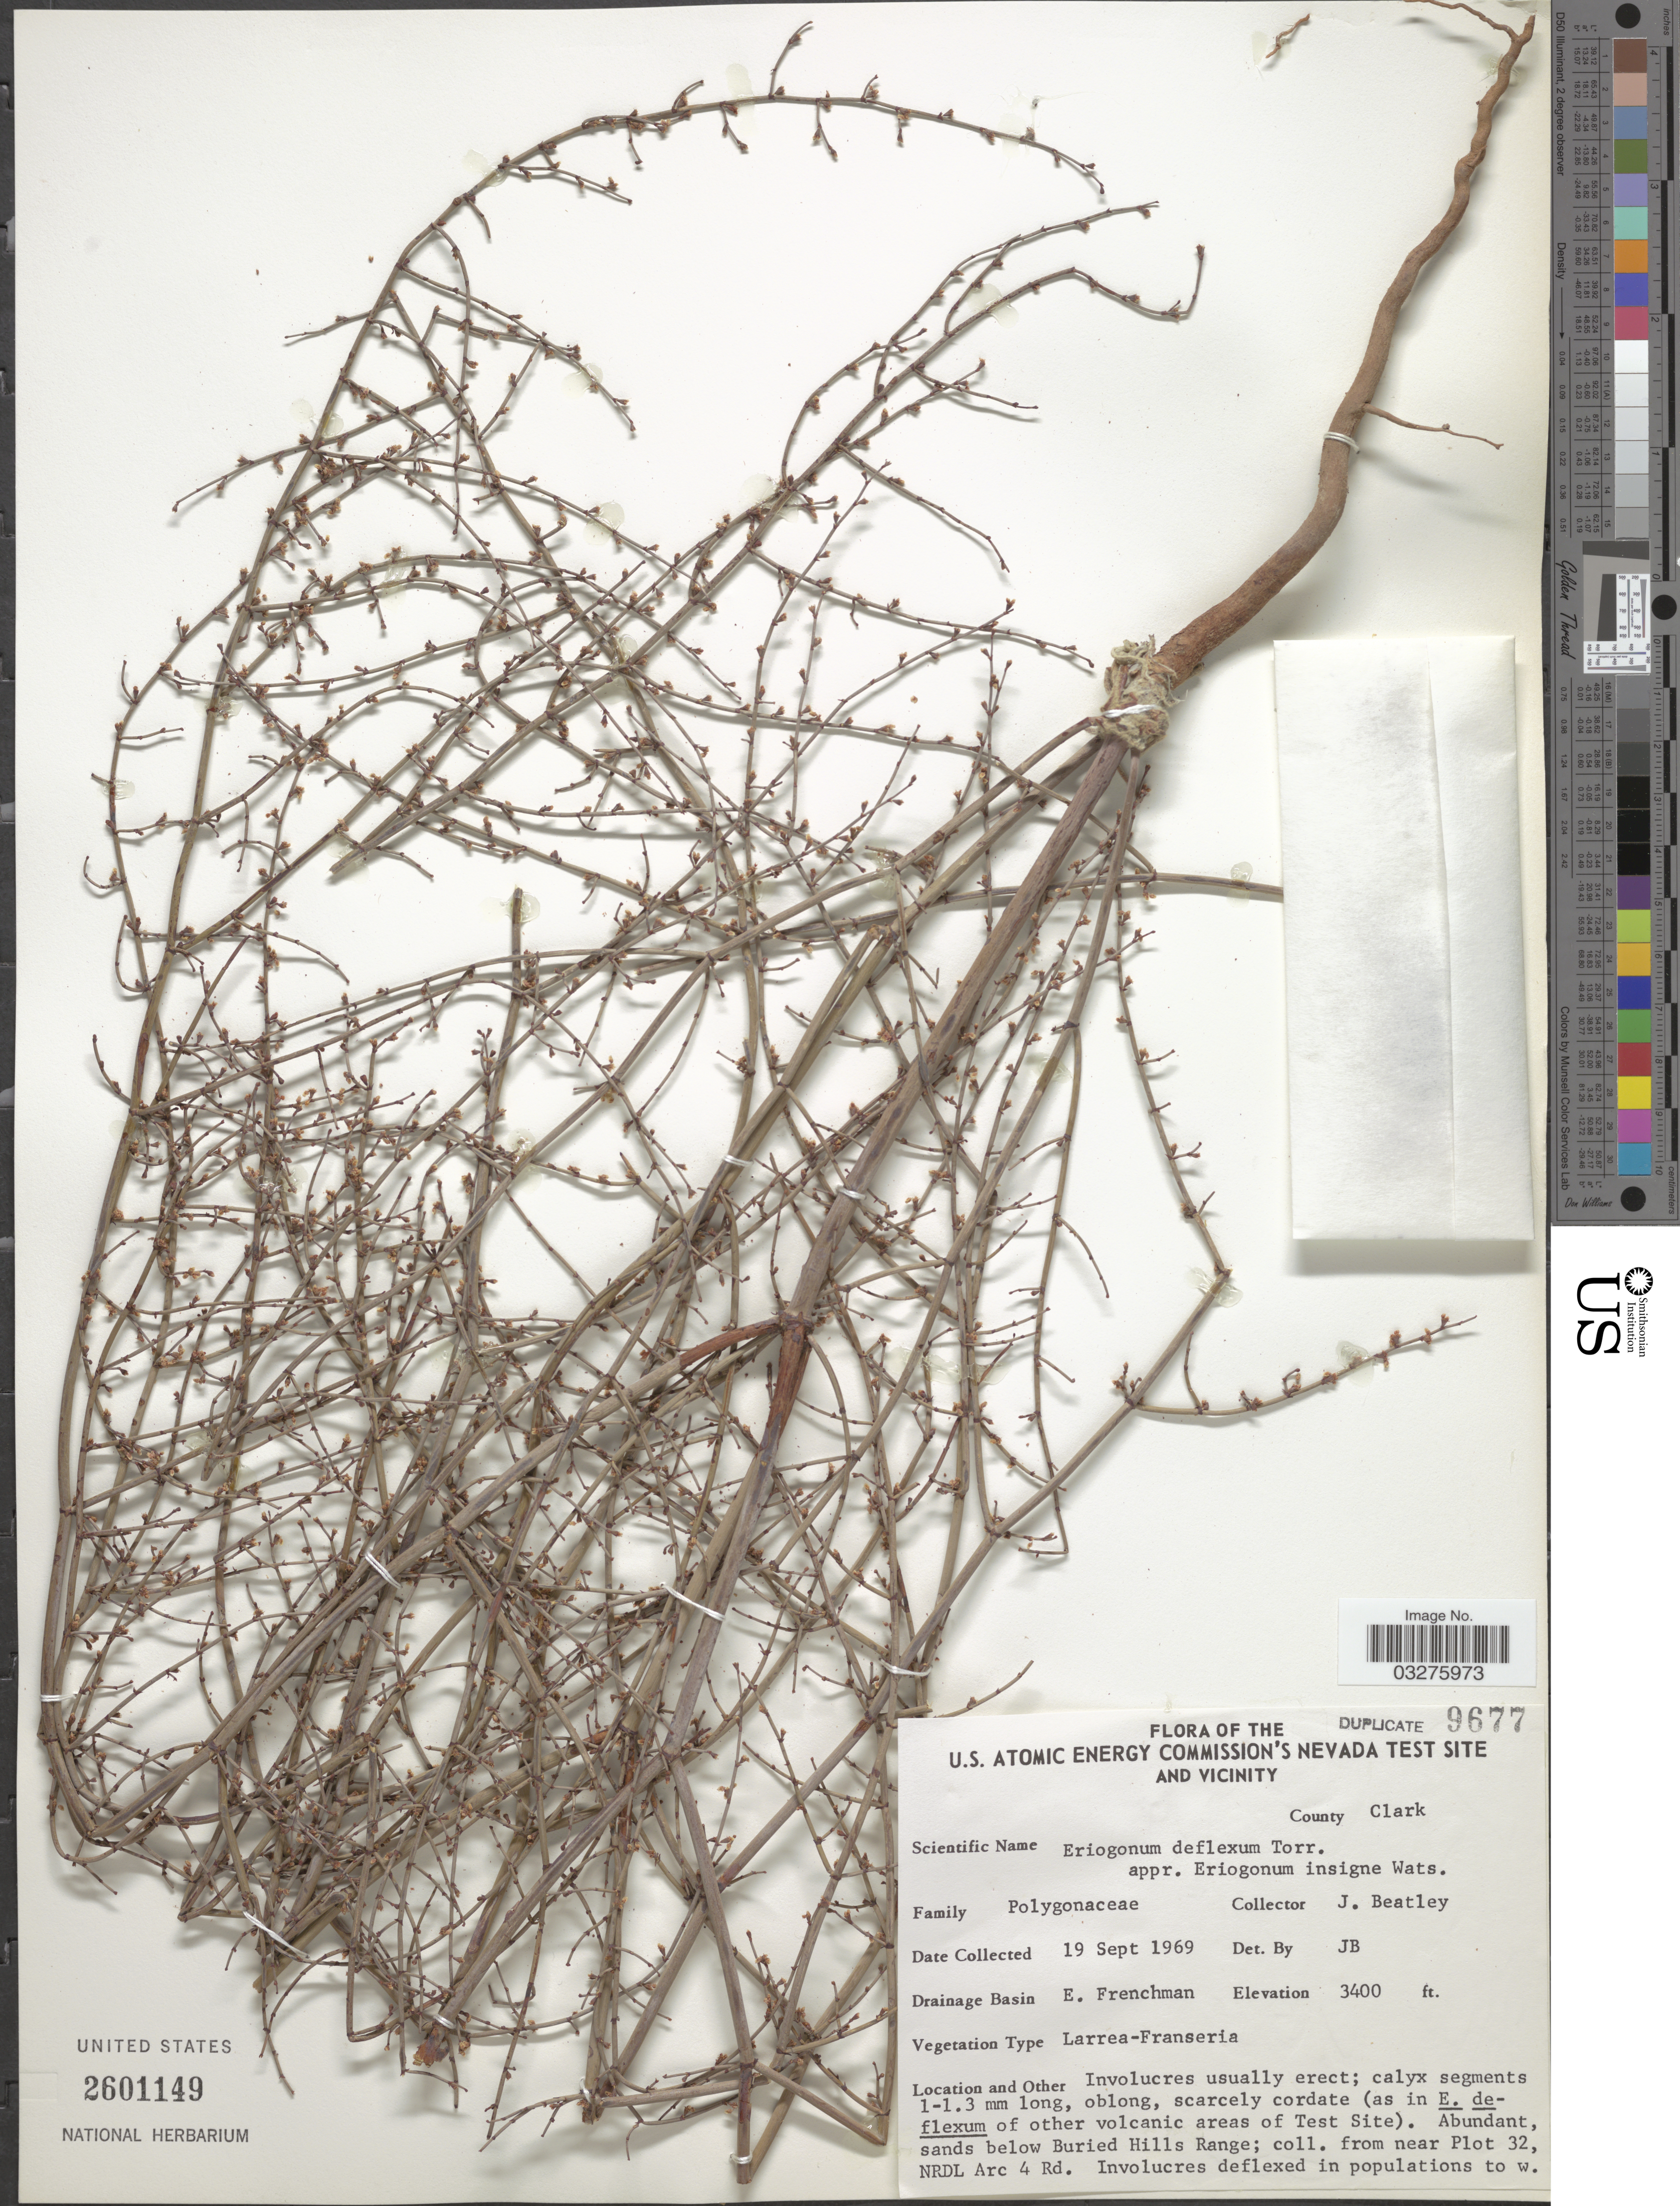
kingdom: Plantae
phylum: Tracheophyta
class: Magnoliopsida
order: Caryophyllales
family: Polygonaceae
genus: Eriogonum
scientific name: Eriogonum deflexum var. nevadense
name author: Reveal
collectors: J. C. Beatley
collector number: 9677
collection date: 1969-09-19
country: United States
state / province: Nevada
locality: The U.S. Atomic Energy Commission's Nevada Test Site and vicinity. County Clark. Drainage Basin E. Frenchman. Below Buried Hills Range; near Plot 32, NRDL Arc 4 Rd.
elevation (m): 1036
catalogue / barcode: US 2601149